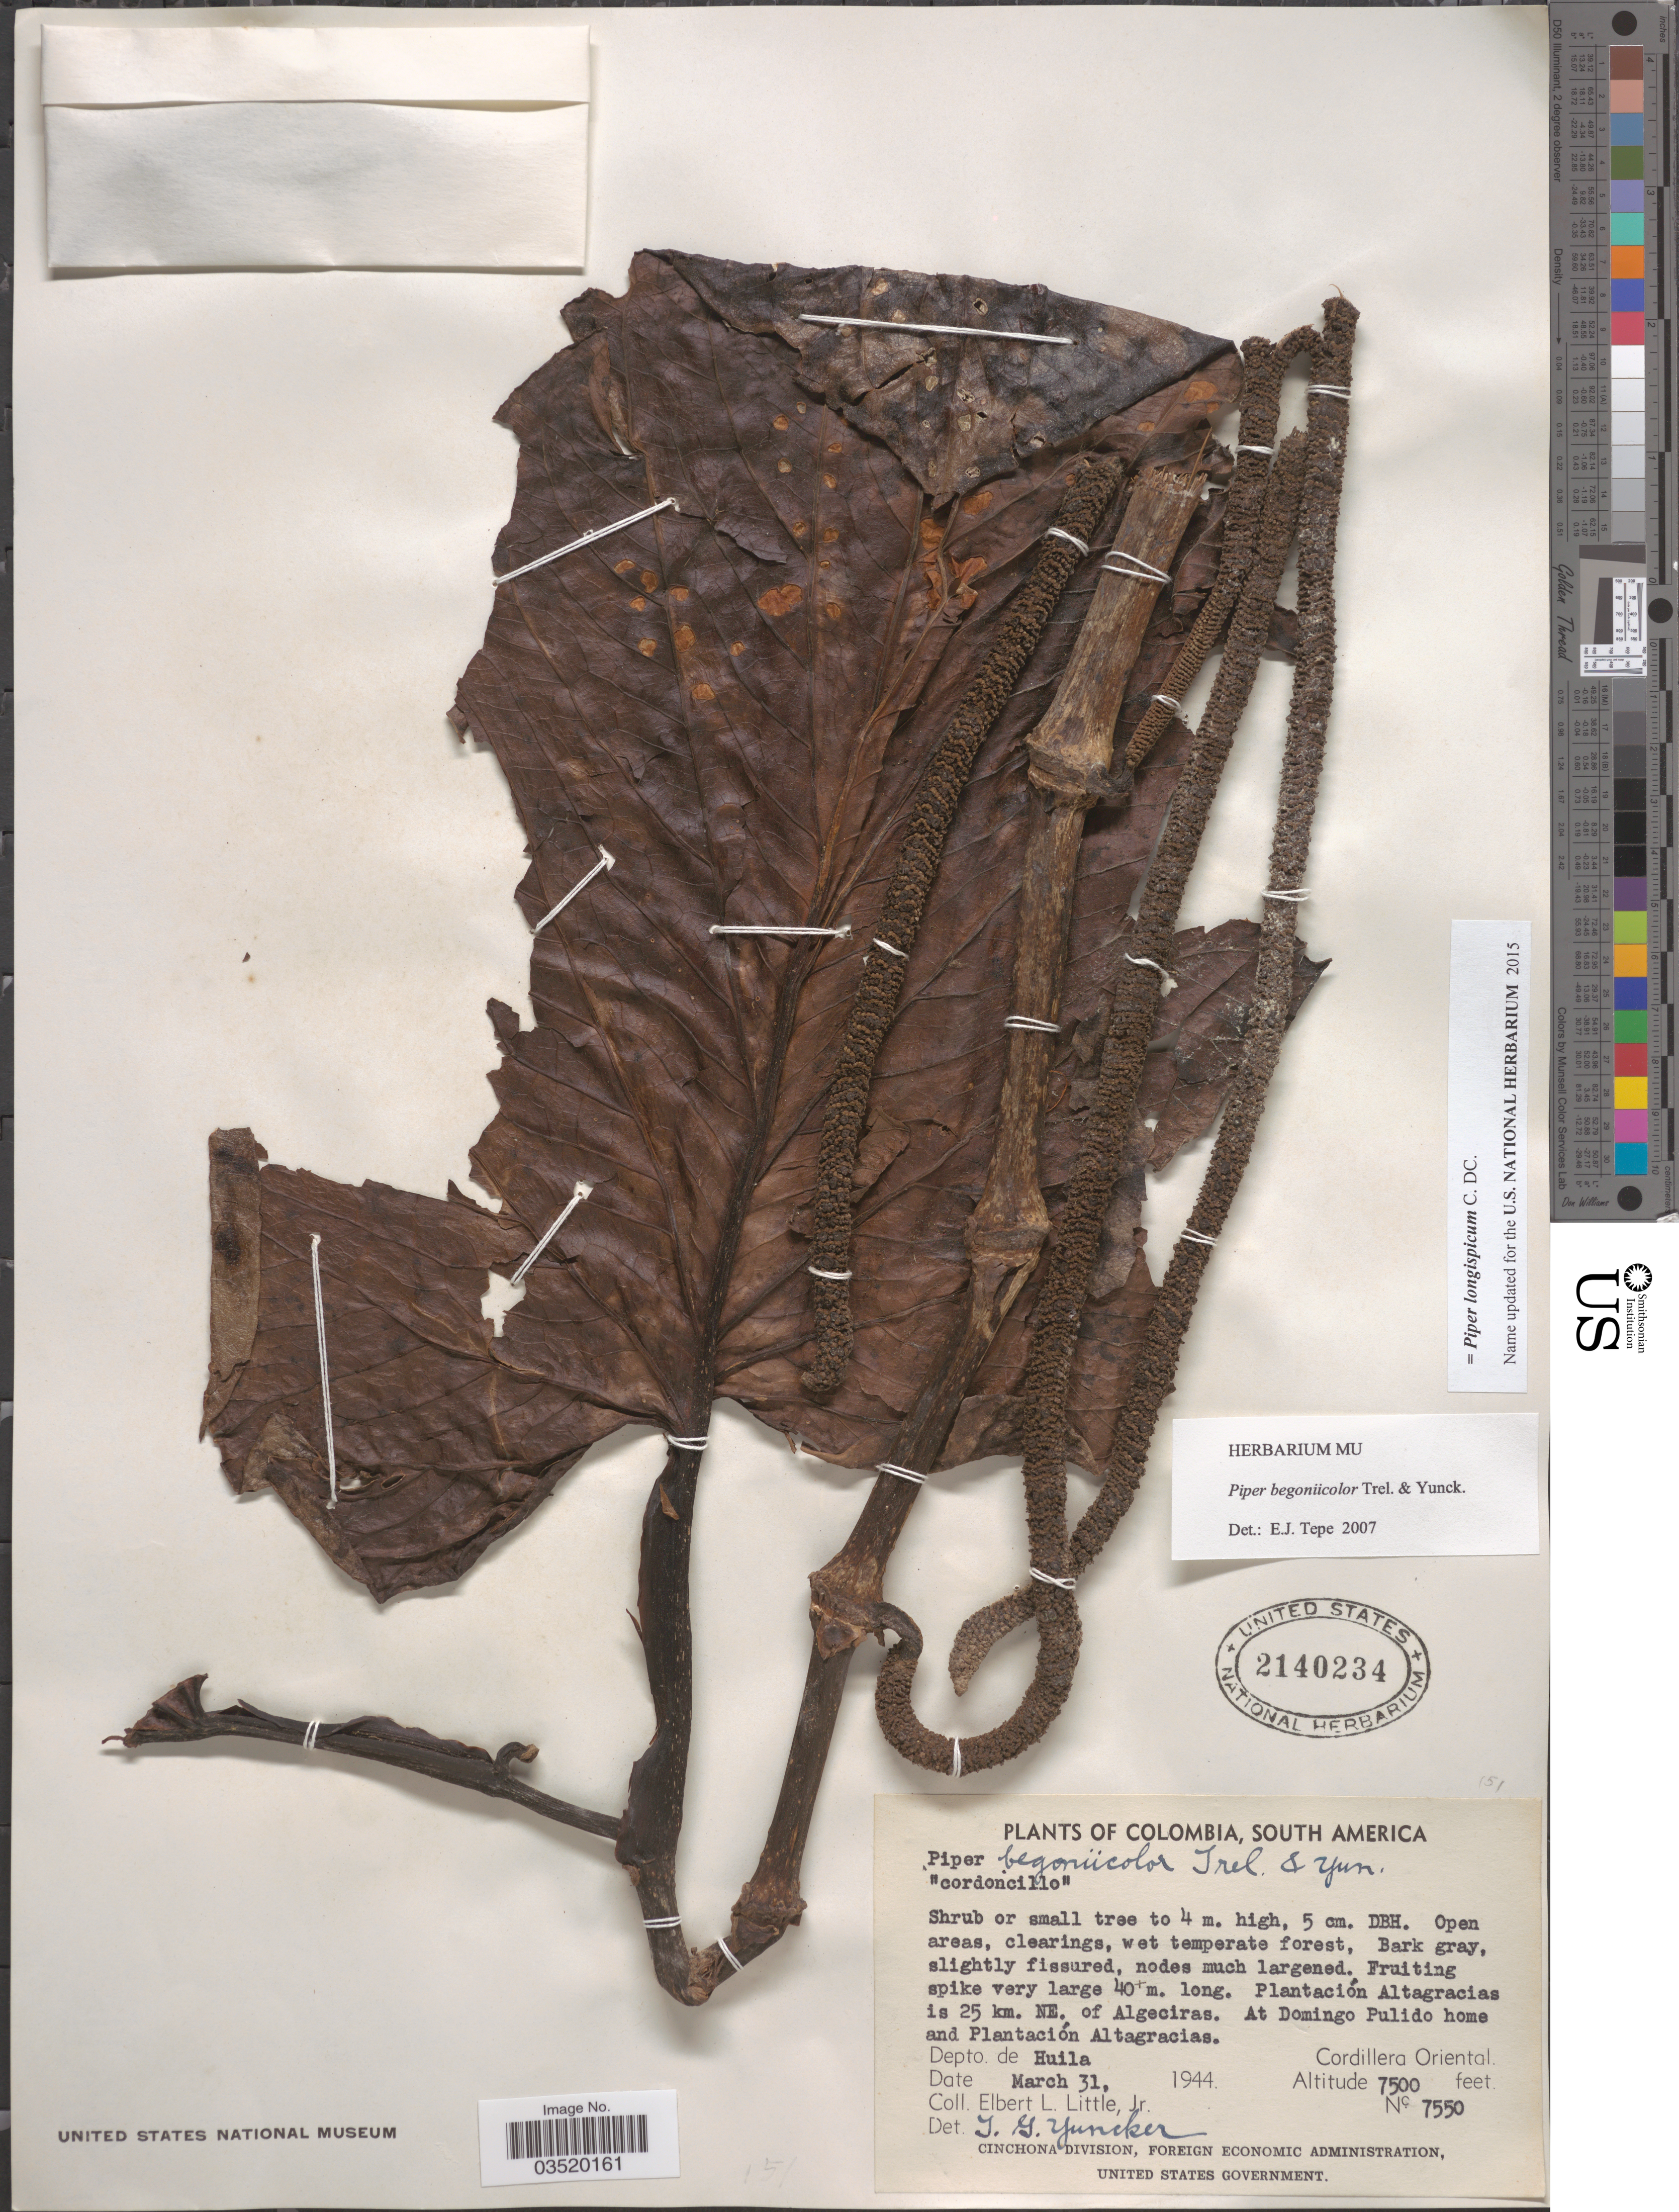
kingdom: Plantae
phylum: Tracheophyta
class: Magnoliopsida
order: Piperales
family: Piperaceae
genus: Piper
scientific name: Piper longispicum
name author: C. DC.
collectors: E. L. Little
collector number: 7550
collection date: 1944-03-31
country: Colombia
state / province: Huila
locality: Plantación Altagracias is 25 km. NE. of Algeciras. At Domingo Pulido home and Plantación Altagracias. Dept. de Huila. Cordillera Oriental.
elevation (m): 2286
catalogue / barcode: US 2140234